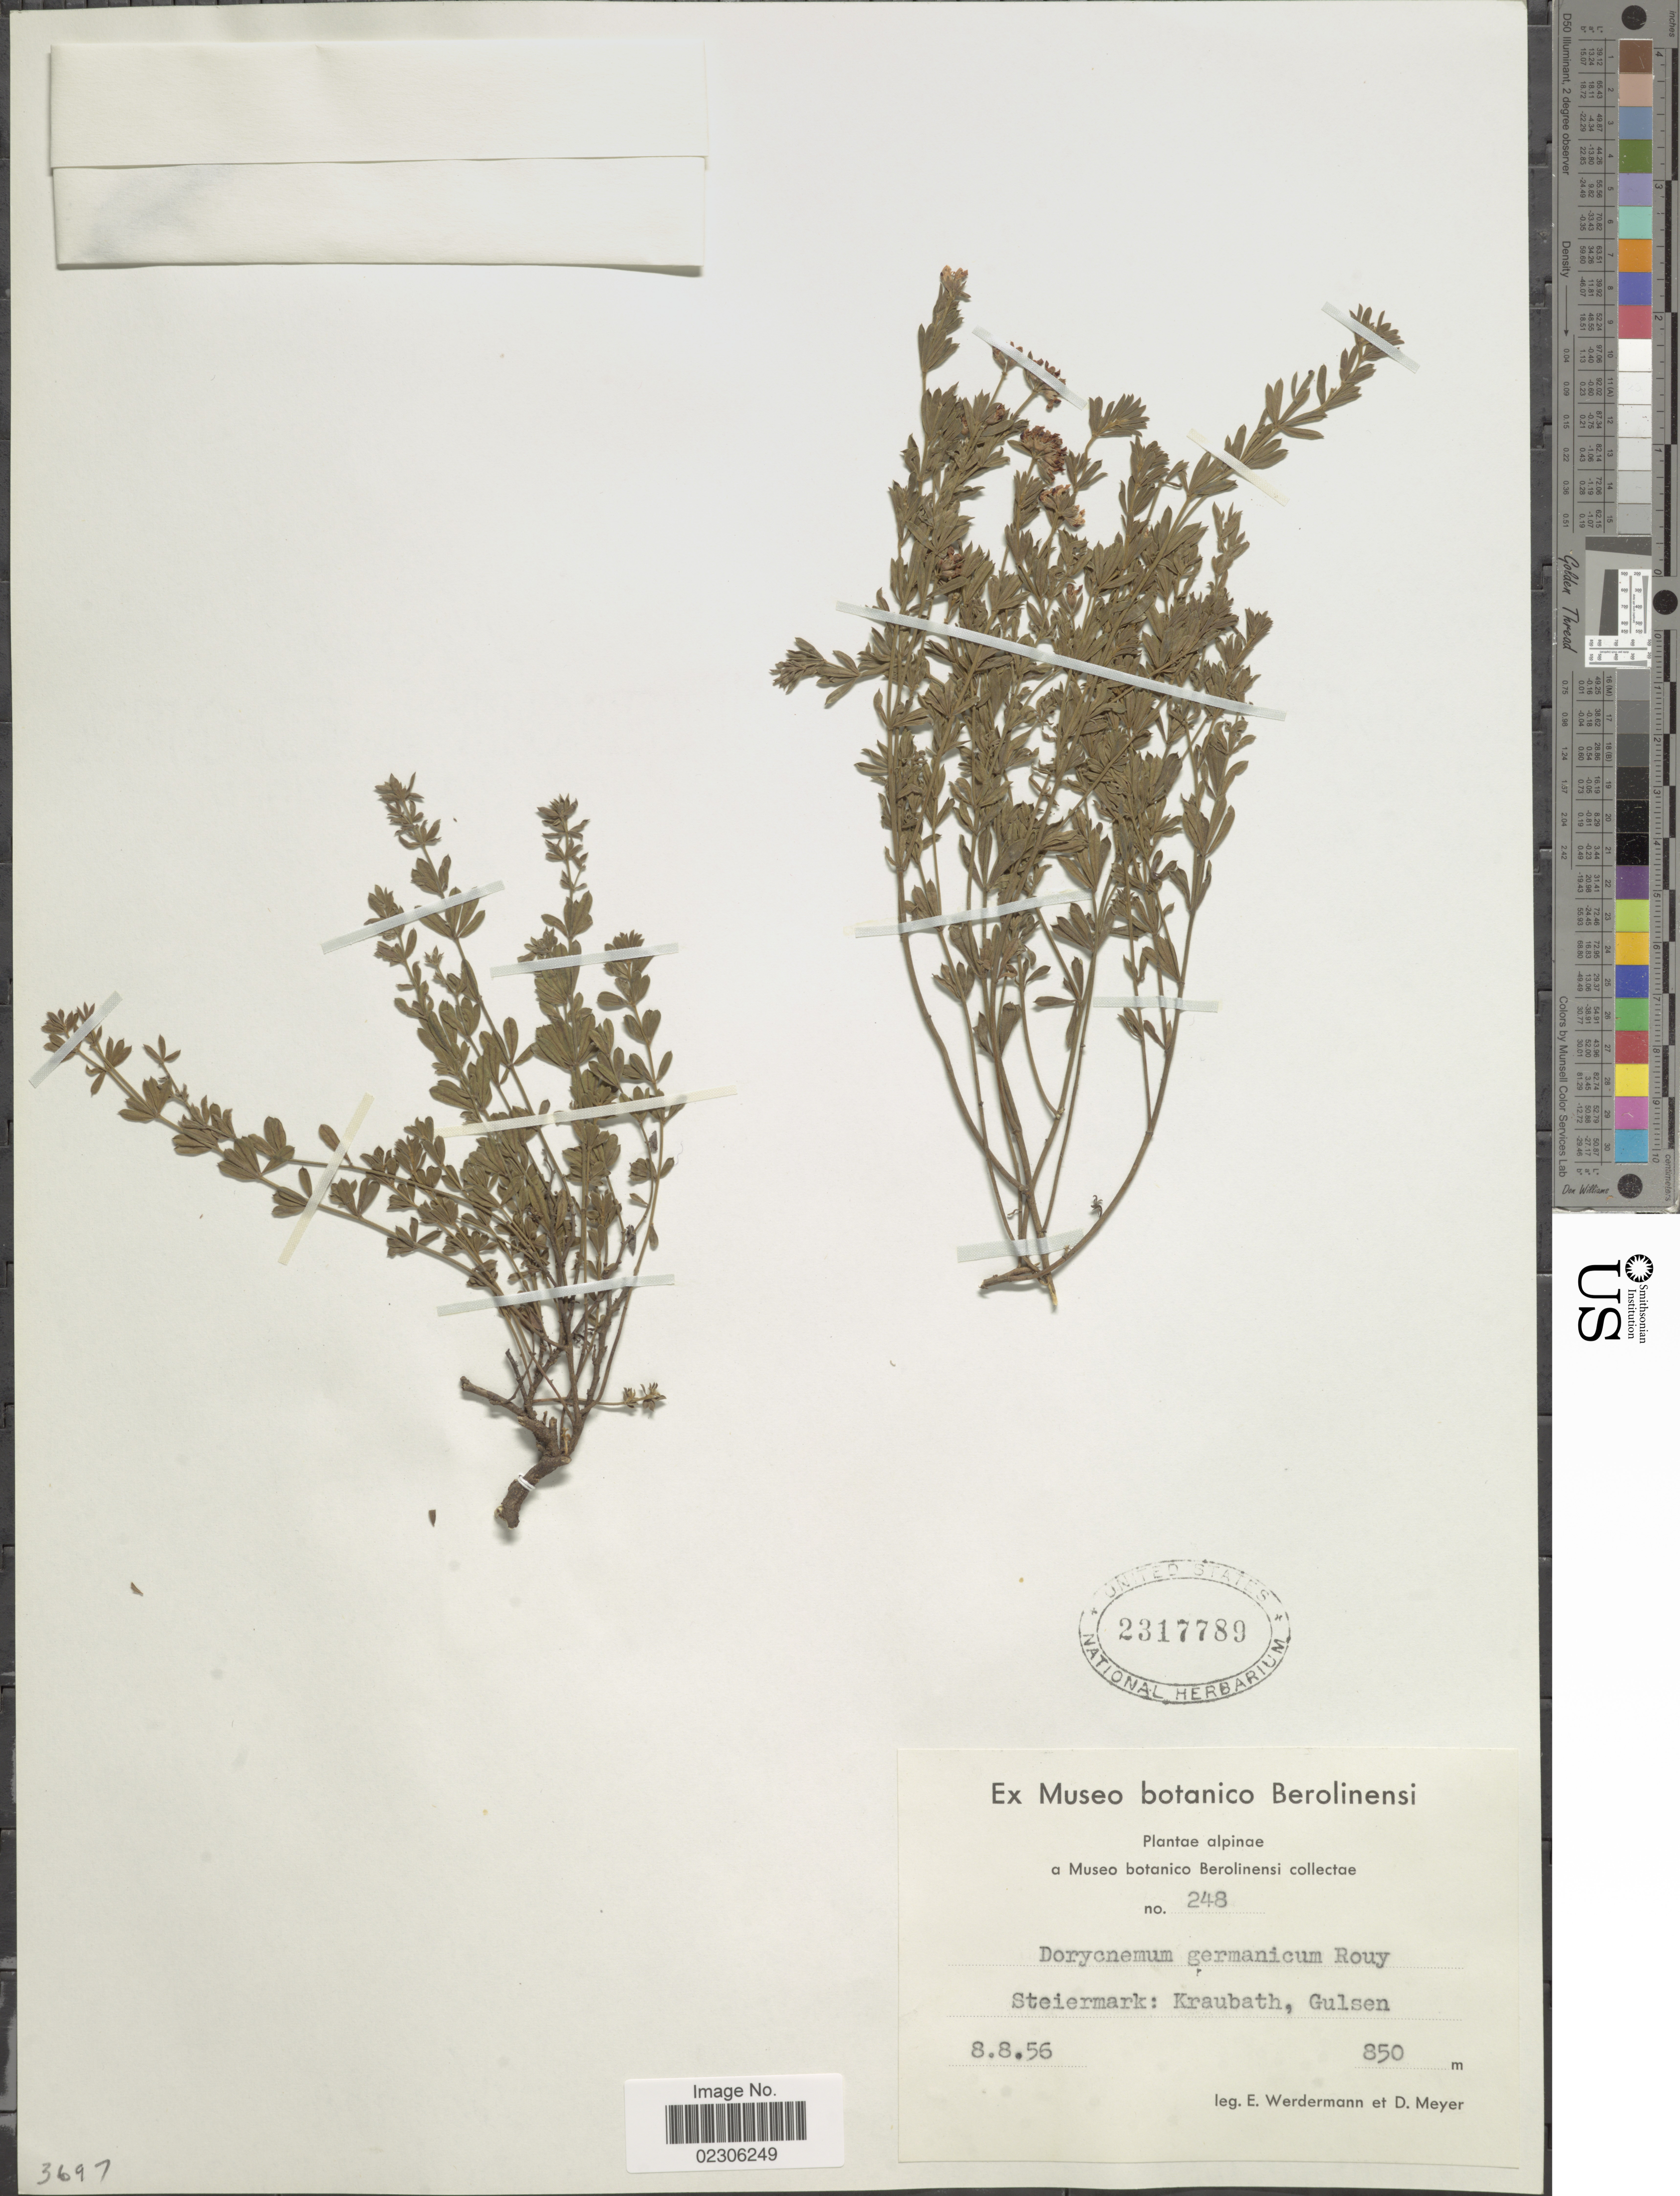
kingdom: Plantae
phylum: Tracheophyta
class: Magnoliopsida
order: Fabales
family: Fabaceae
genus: Dorycnium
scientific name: Dorycnium germanicum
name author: Rouy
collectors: E. Werdermann & D. Meyer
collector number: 248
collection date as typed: Transcribed d/m/y: 8/8/56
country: Austria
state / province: Steiermark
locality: Steiermark: Kraubath, Gulsen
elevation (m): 850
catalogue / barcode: US 2317789